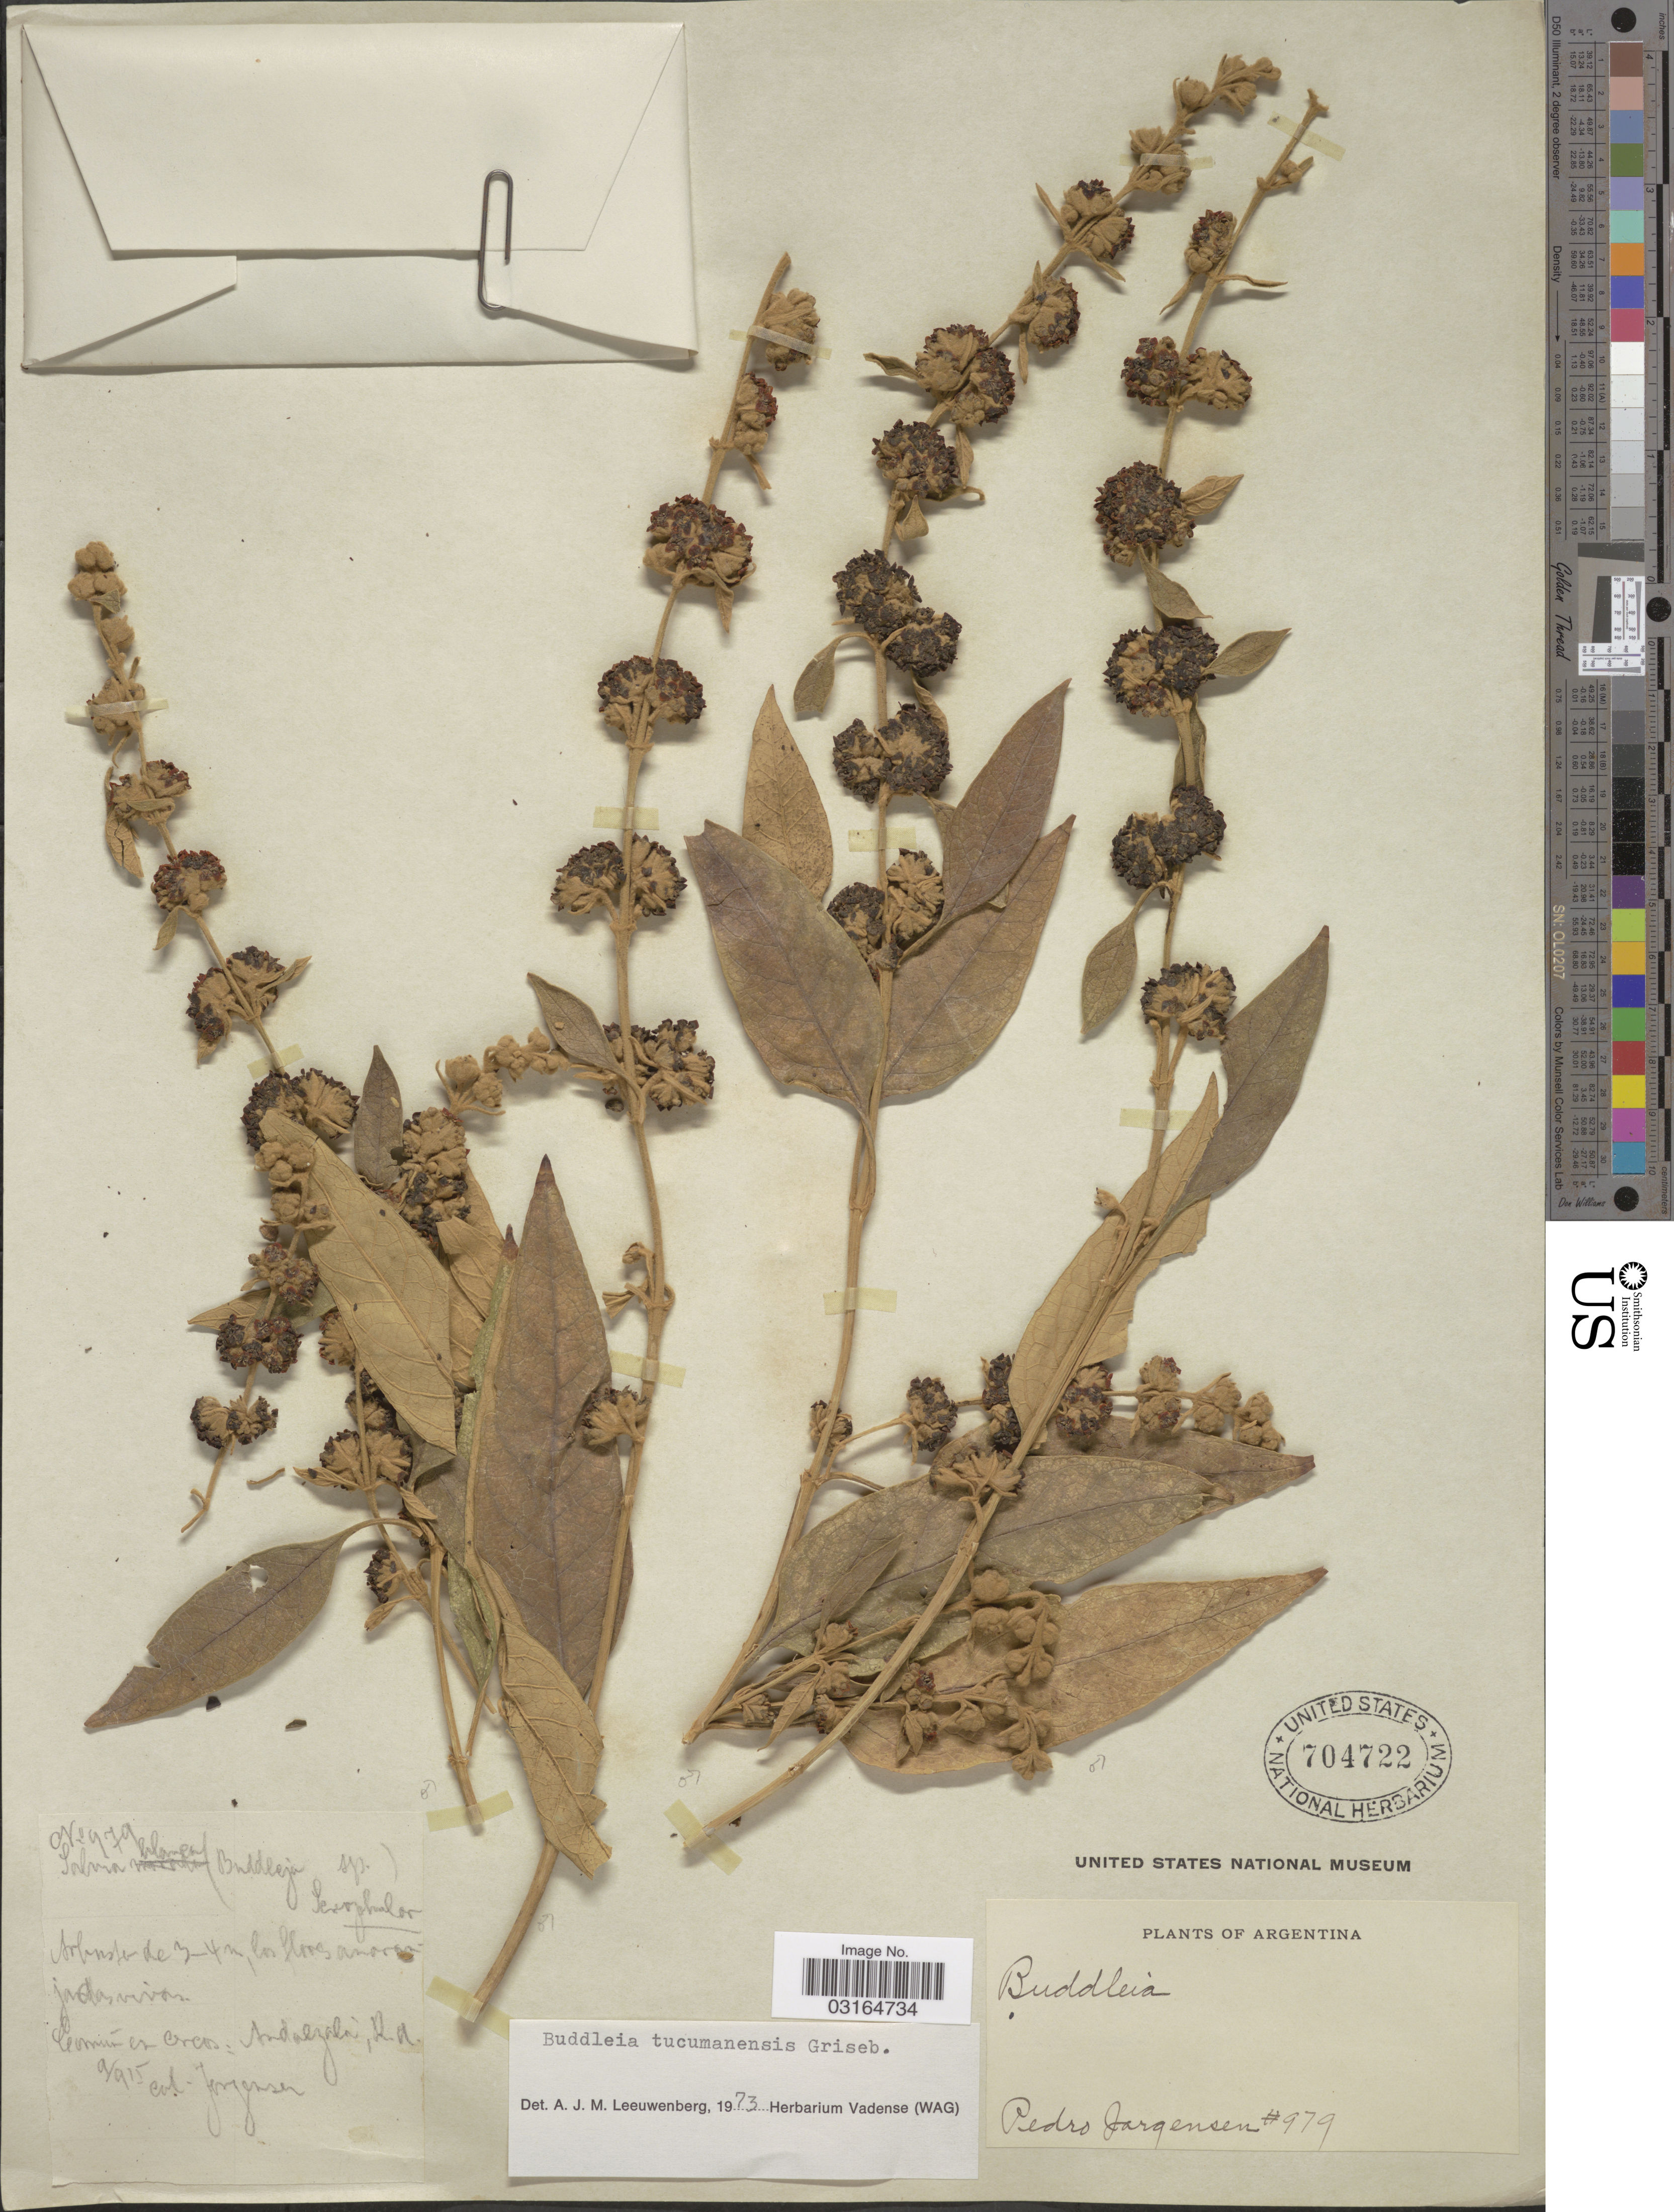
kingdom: Plantae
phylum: Tracheophyta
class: Magnoliopsida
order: Lamiales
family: Scrophulariaceae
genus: Buddleja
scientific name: Buddleja tucumanensis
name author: Griseb.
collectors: P. Jörgensen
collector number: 979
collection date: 1915-09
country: Argentina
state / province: Catamarca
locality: Andalgalá.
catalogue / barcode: US 704722